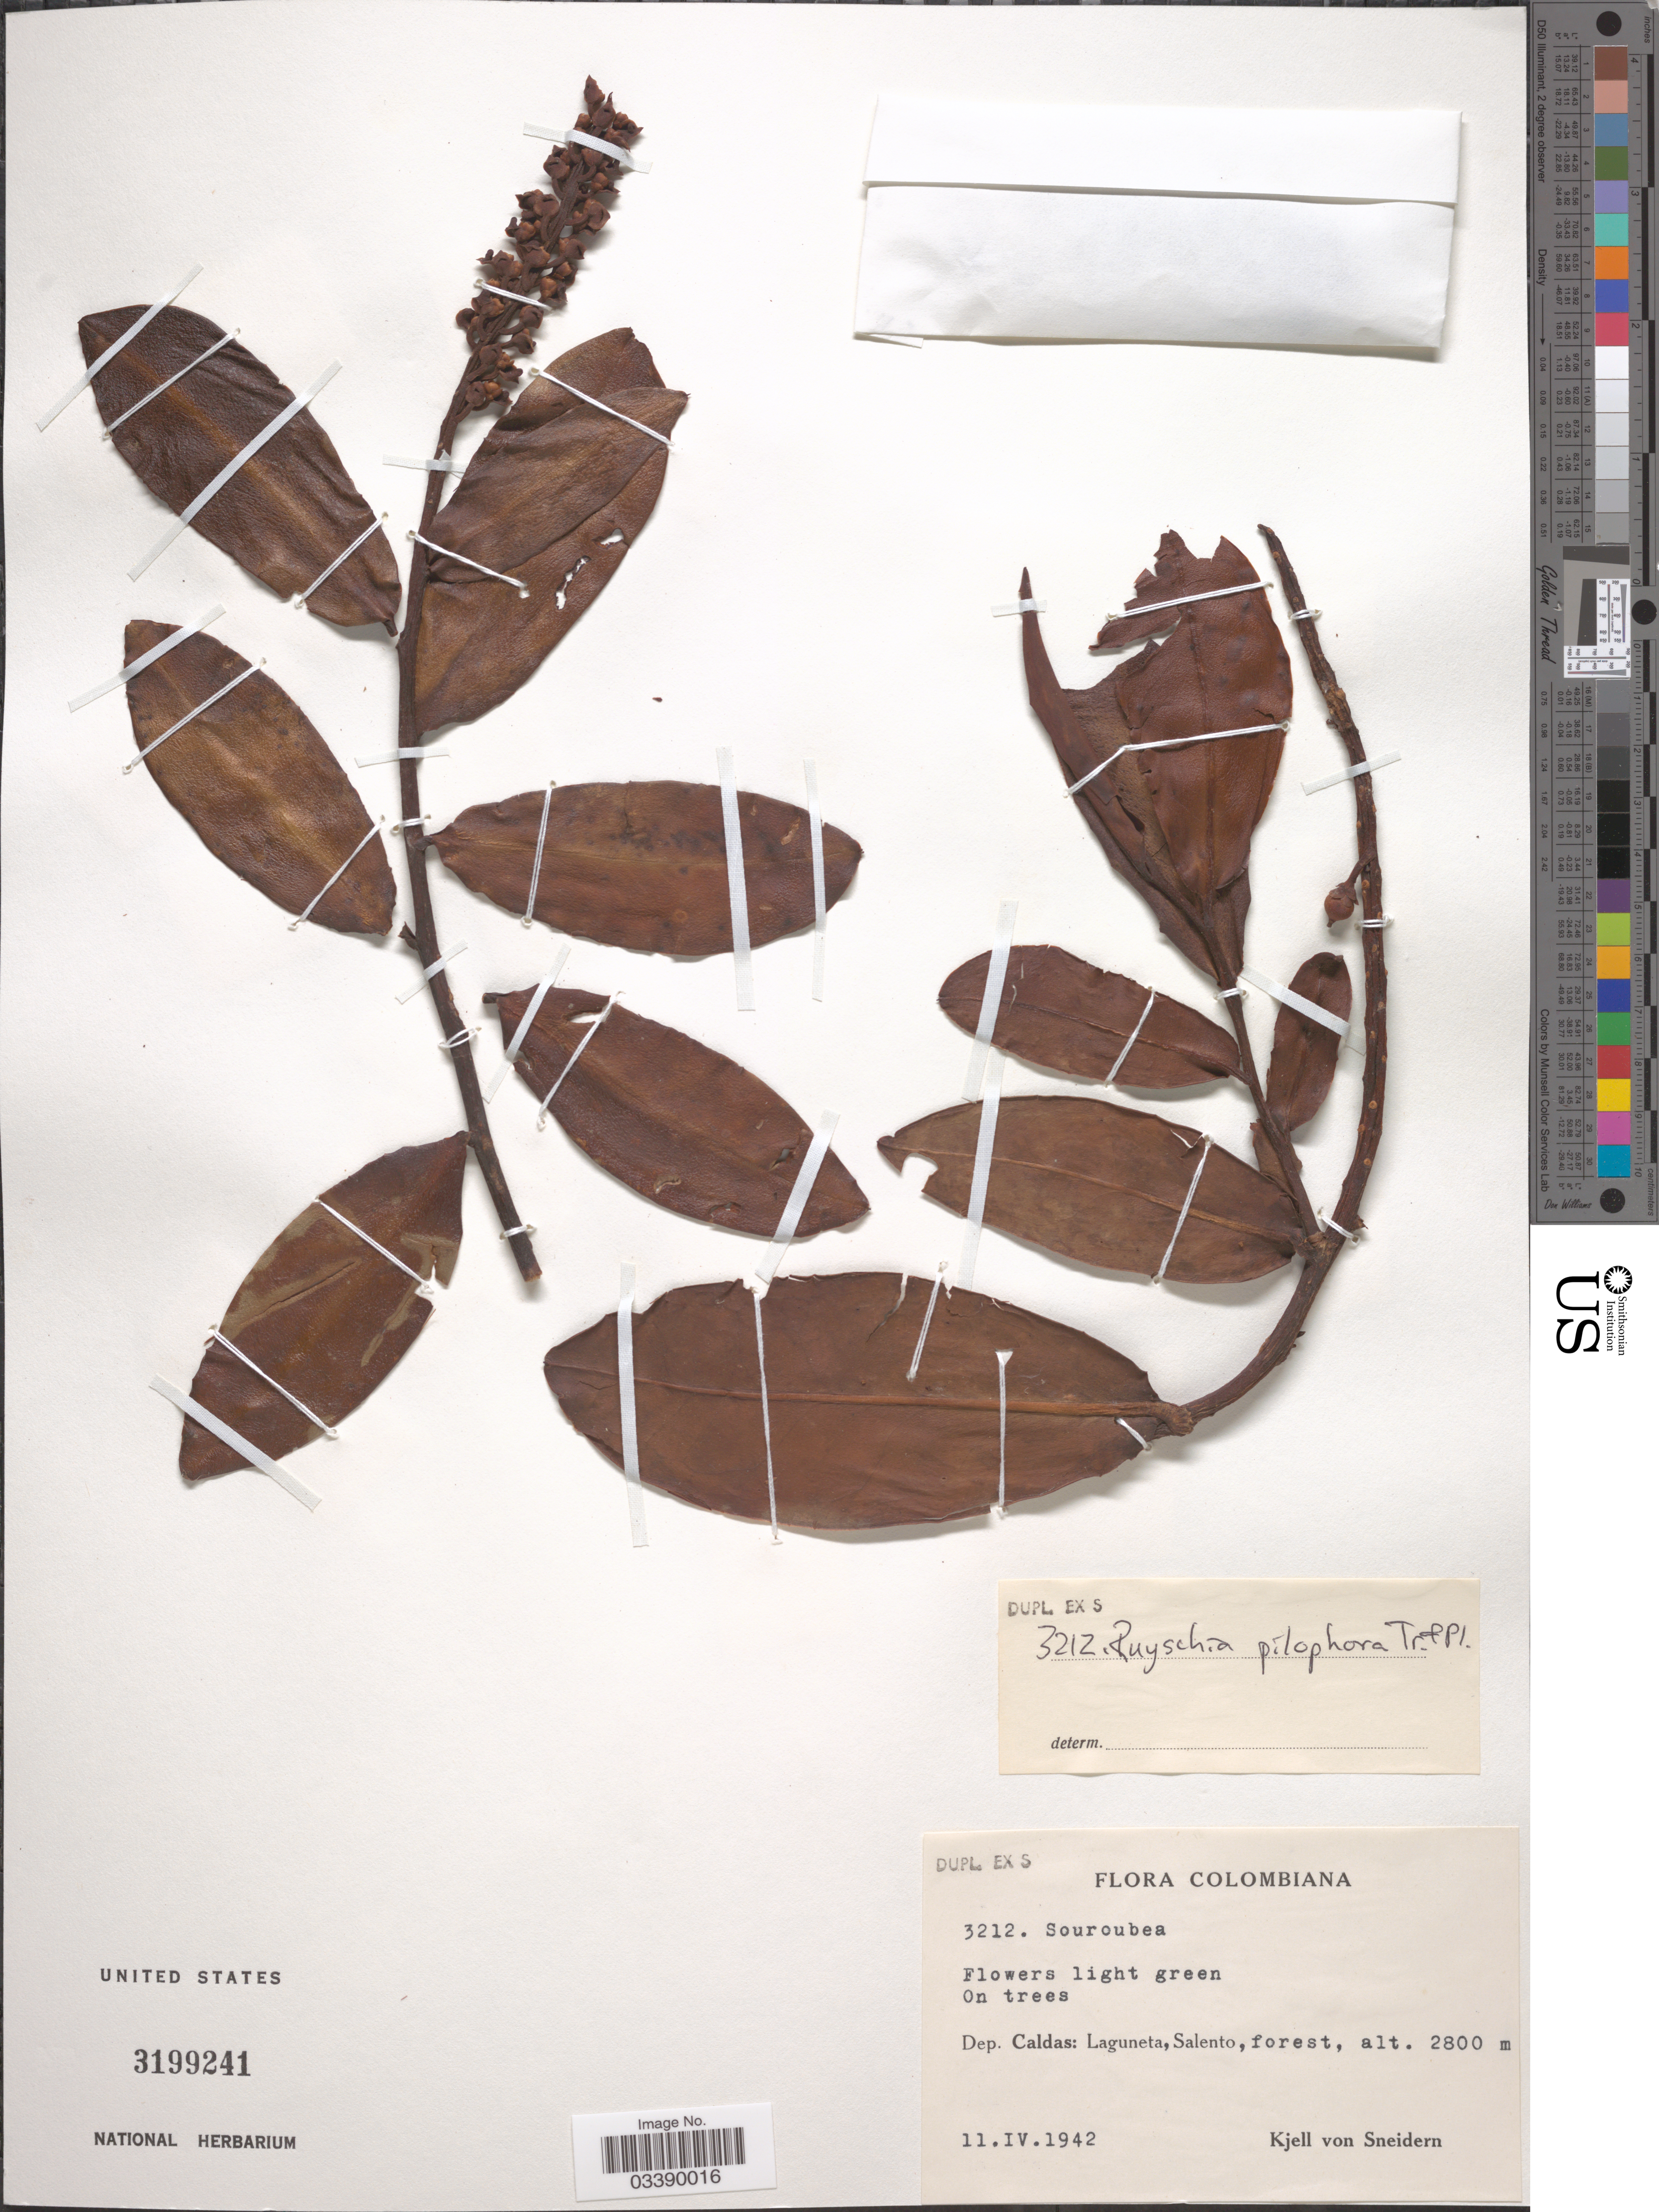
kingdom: Plantae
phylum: Tracheophyta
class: Magnoliopsida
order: Ericales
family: Marcgraviaceae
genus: Ruyschia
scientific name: Ruyschia pilophora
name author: Triana & Planch.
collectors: K. von Sneidern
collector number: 3212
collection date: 1942-04-11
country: Colombia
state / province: Caldas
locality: Dep. Caldas: Laguneta, Salento, forest.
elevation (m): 2800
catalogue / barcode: US 3199241